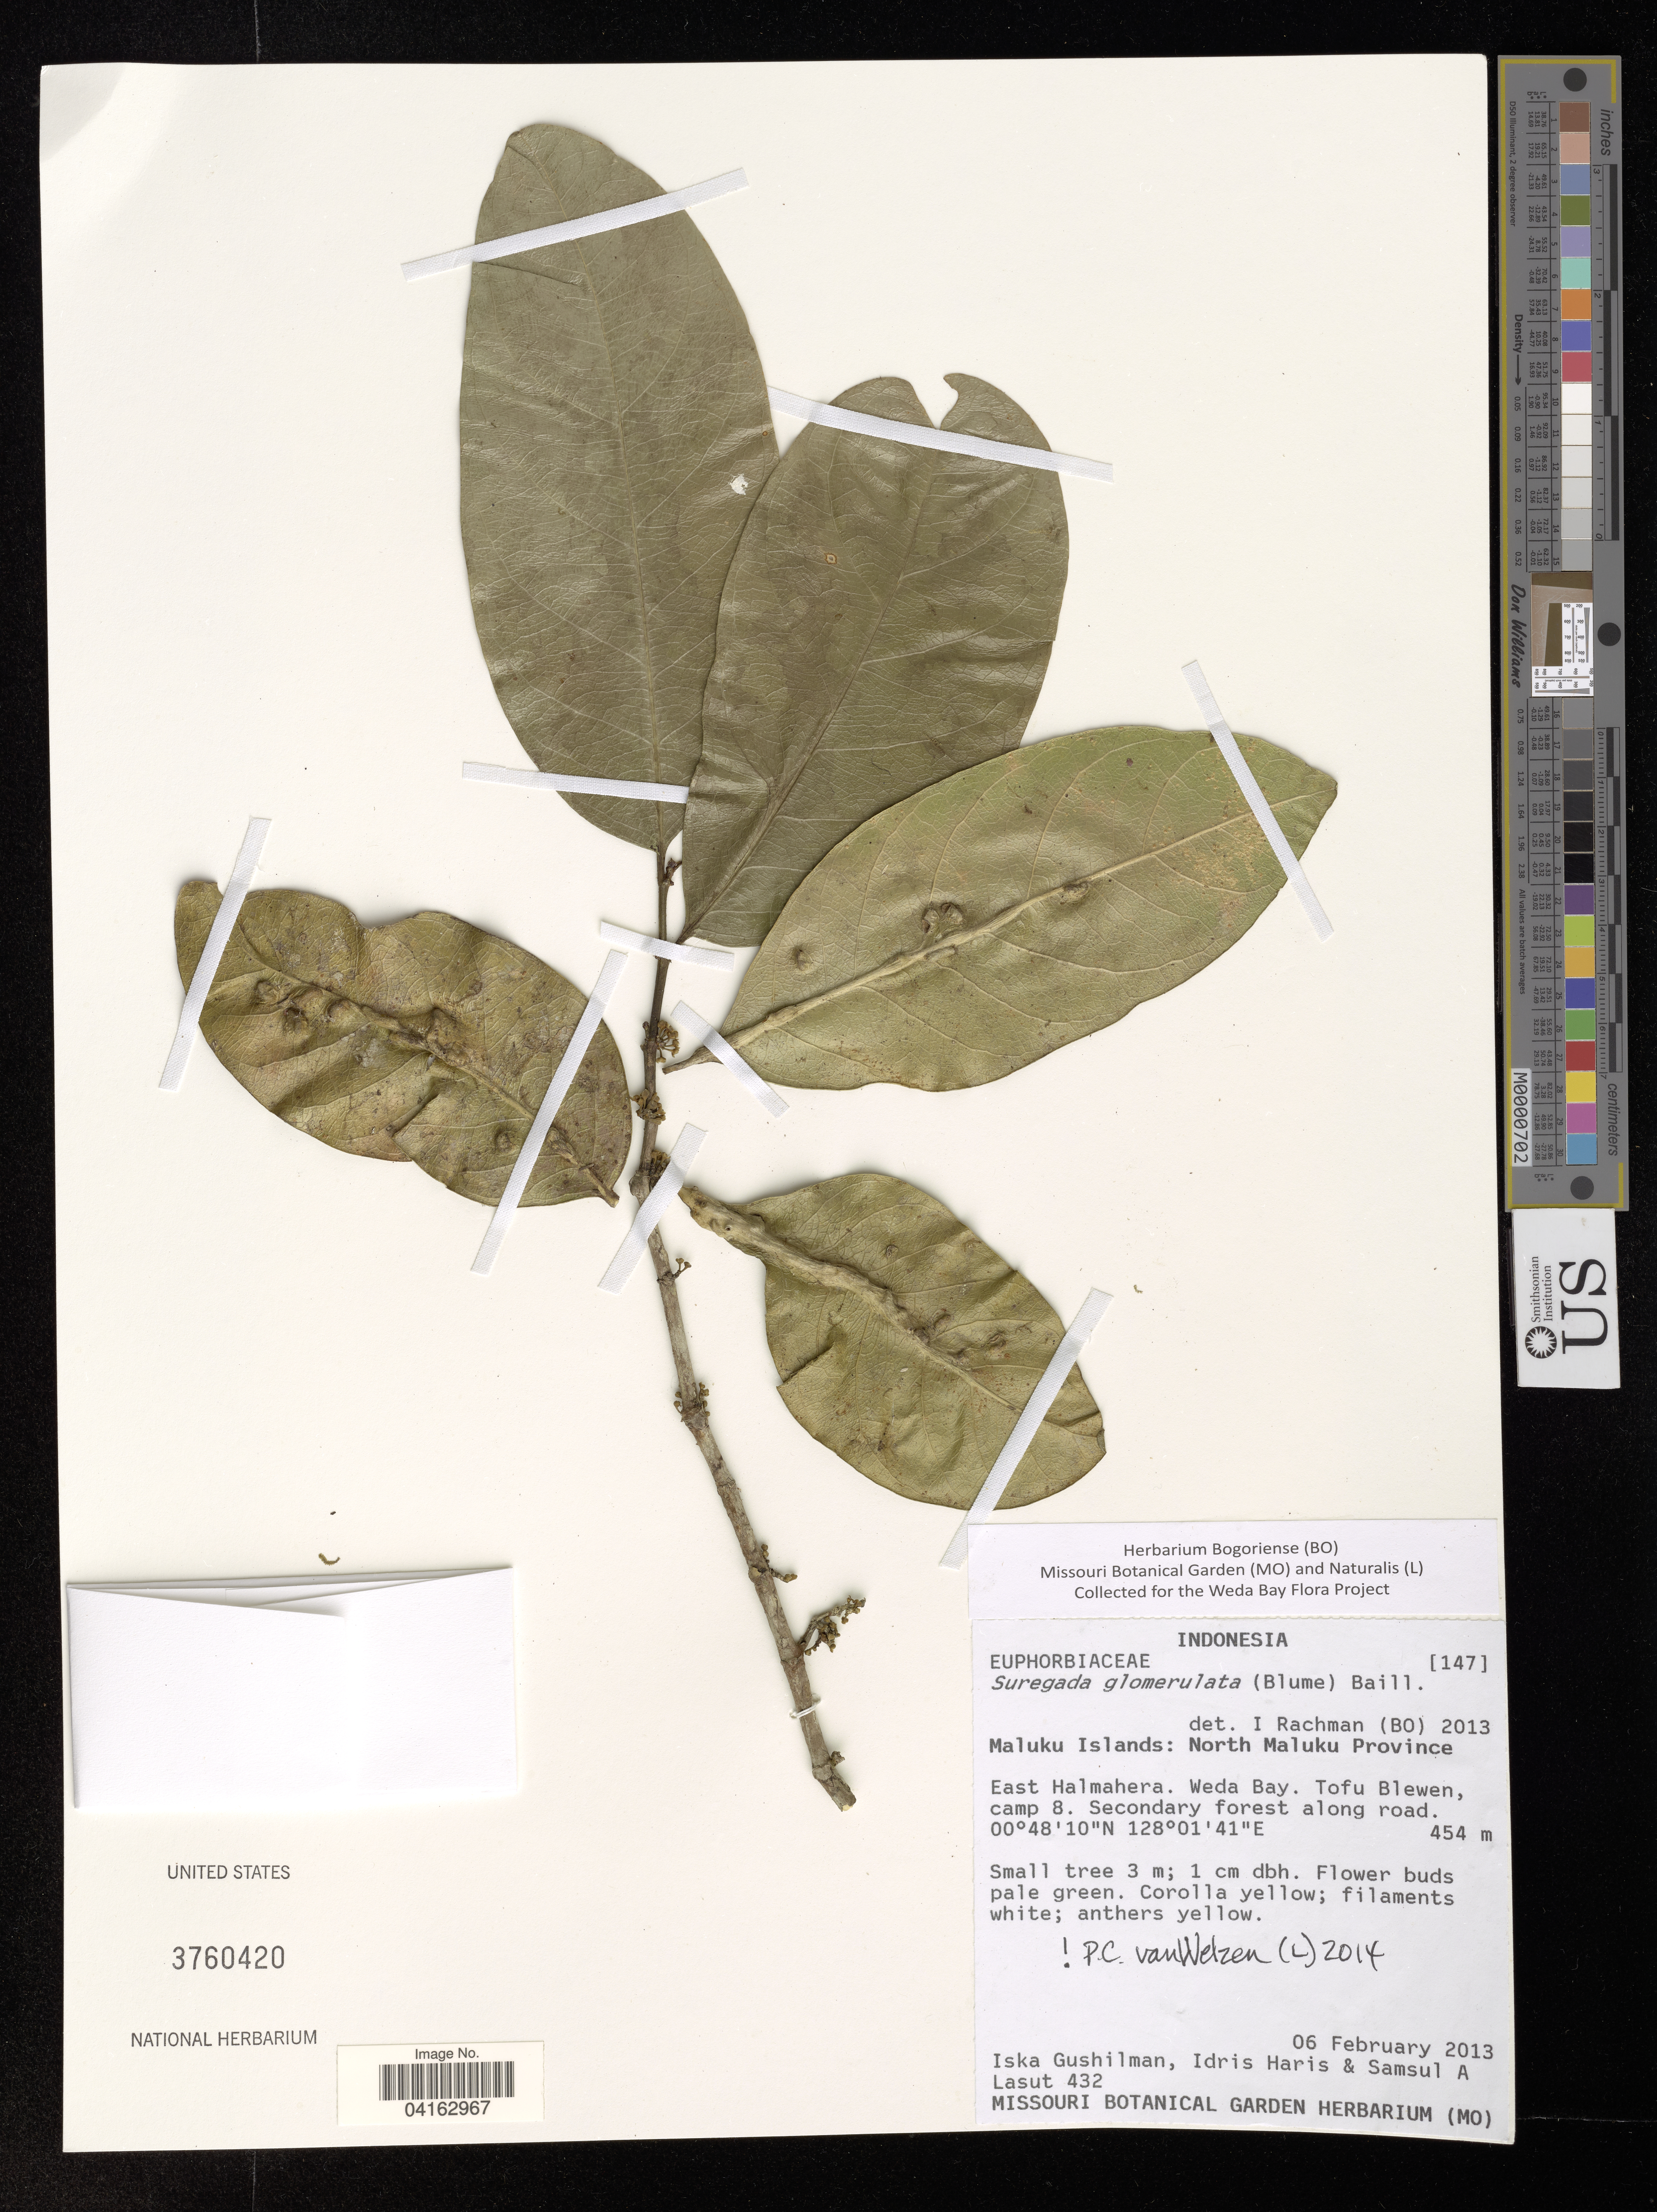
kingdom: Plantae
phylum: Tracheophyta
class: Magnoliopsida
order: Malpighiales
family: Euphorbiaceae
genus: Suregada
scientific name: Suregada glomerulata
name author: (Blume) Baill.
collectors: I. Gushilman, I. Haris & S. Lasut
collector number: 432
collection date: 2013-02-06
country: Indonesia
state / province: Maluku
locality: Maluku Islands: North Maluku Province. East Halmahera. Weda Bay. Tofu Blewen, camp 8. Secondary forest along road.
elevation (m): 454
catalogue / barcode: US 3760420